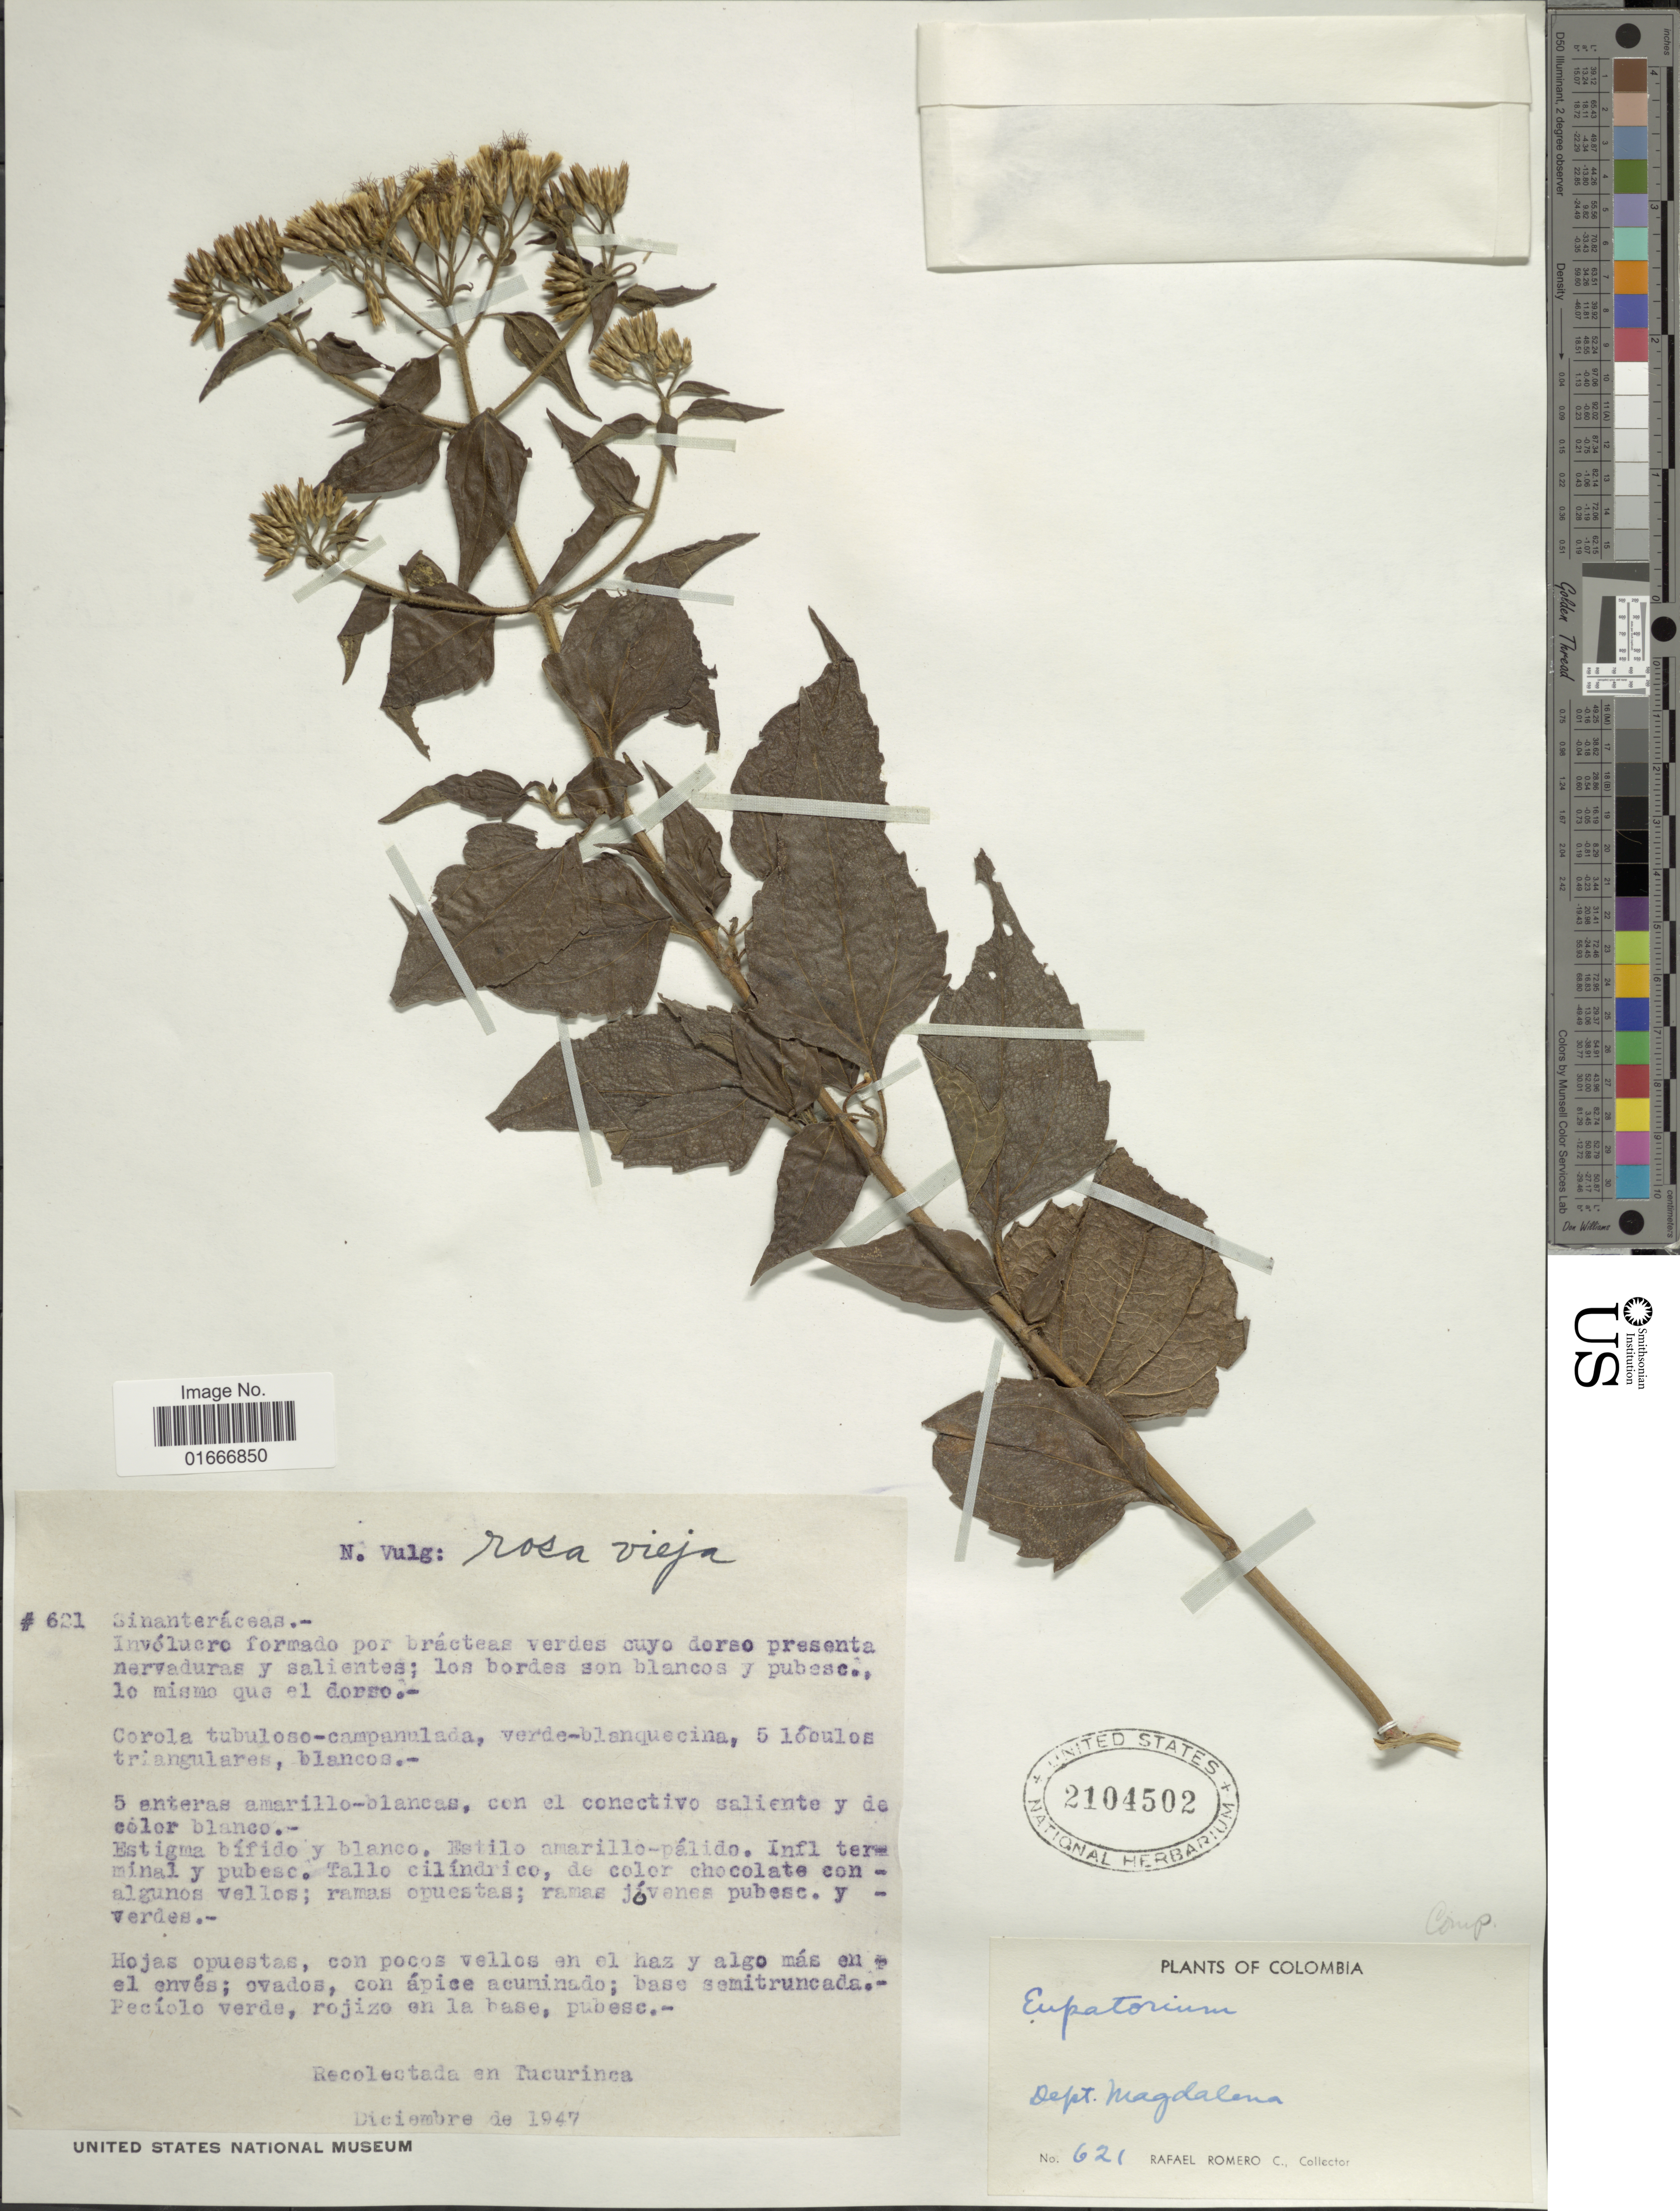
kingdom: Plantae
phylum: Tracheophyta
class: Magnoliopsida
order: Asterales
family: Asteraceae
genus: Chromolaena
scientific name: Chromolaena sp.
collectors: R. Romero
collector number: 621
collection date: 1947-12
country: Colombia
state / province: Magdalena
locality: Colombia. Dept. Magdalena en Tucurinca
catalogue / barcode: US 2104502